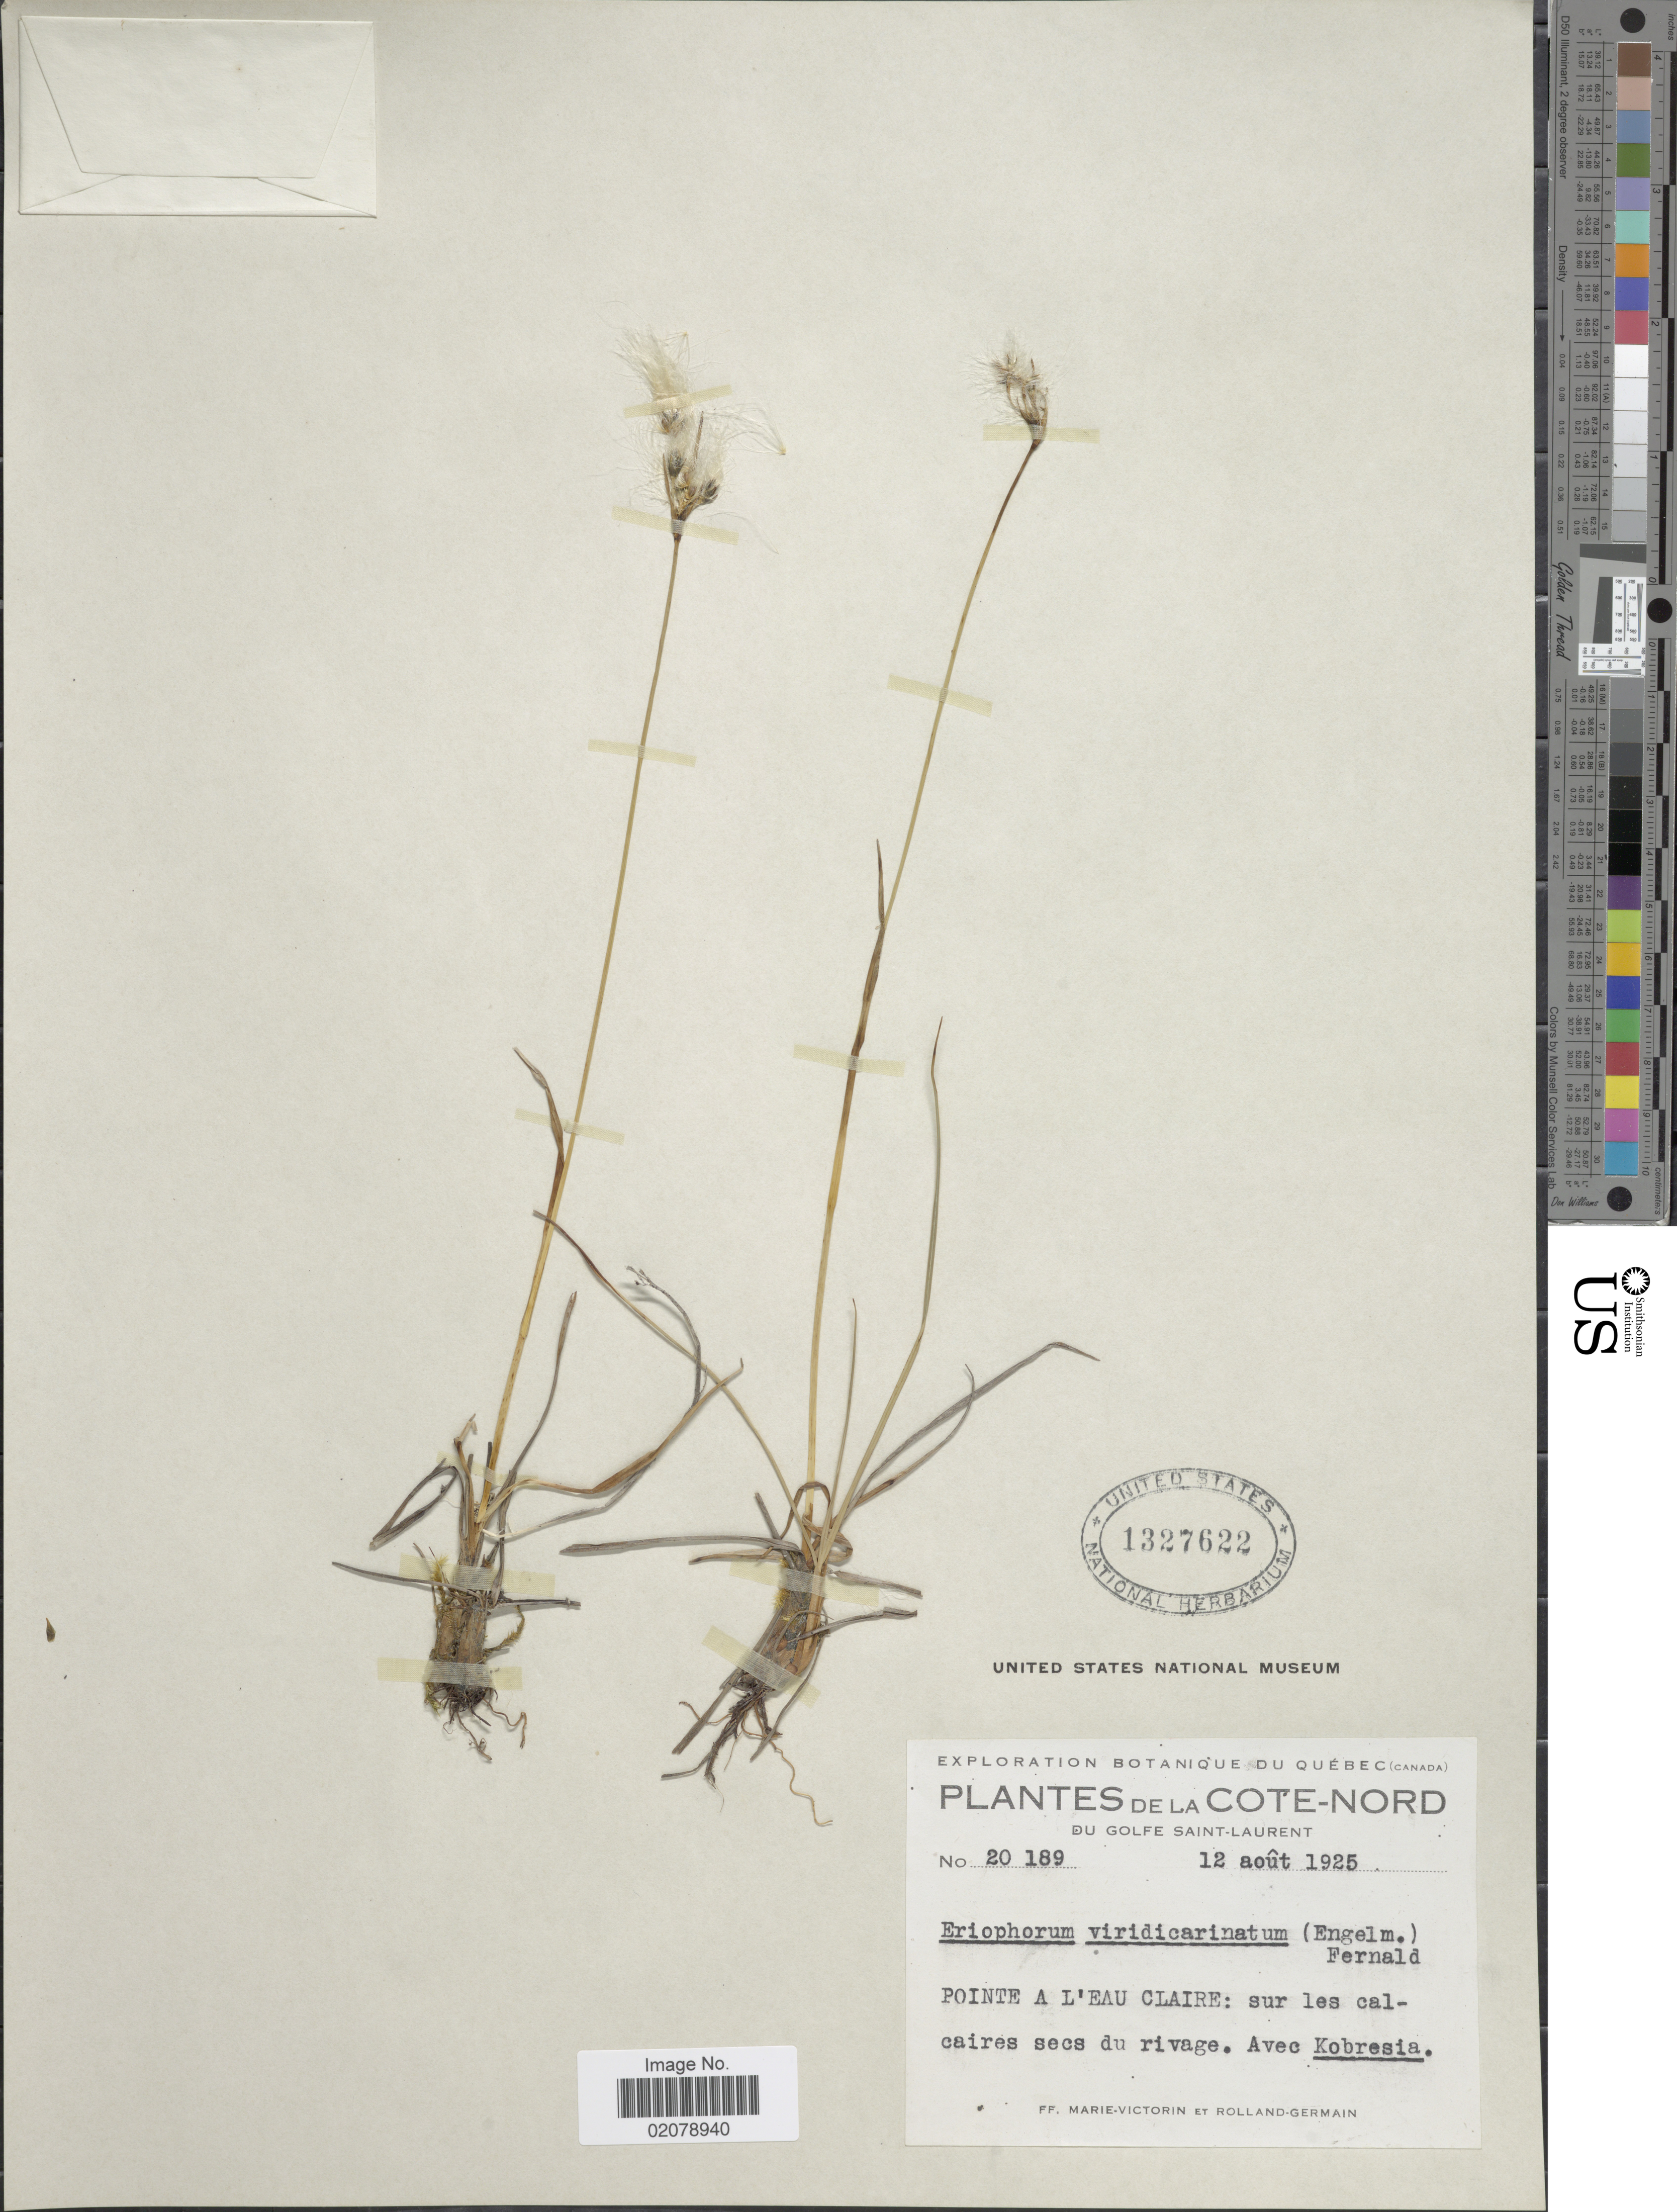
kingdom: Plantae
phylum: Tracheophyta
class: Liliopsida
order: Poales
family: Cyperaceae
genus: Eriophorum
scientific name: Eriophorum viridicarinatum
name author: (Englem.) Fernald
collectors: F. Marie-Victorin & Rolland-Germain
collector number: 20189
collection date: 1925-08-12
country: Canada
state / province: Quebec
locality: Cote-Nord. du Golfe Saint-Laurent. Pointe a L'Eau Claire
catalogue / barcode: US 1327622